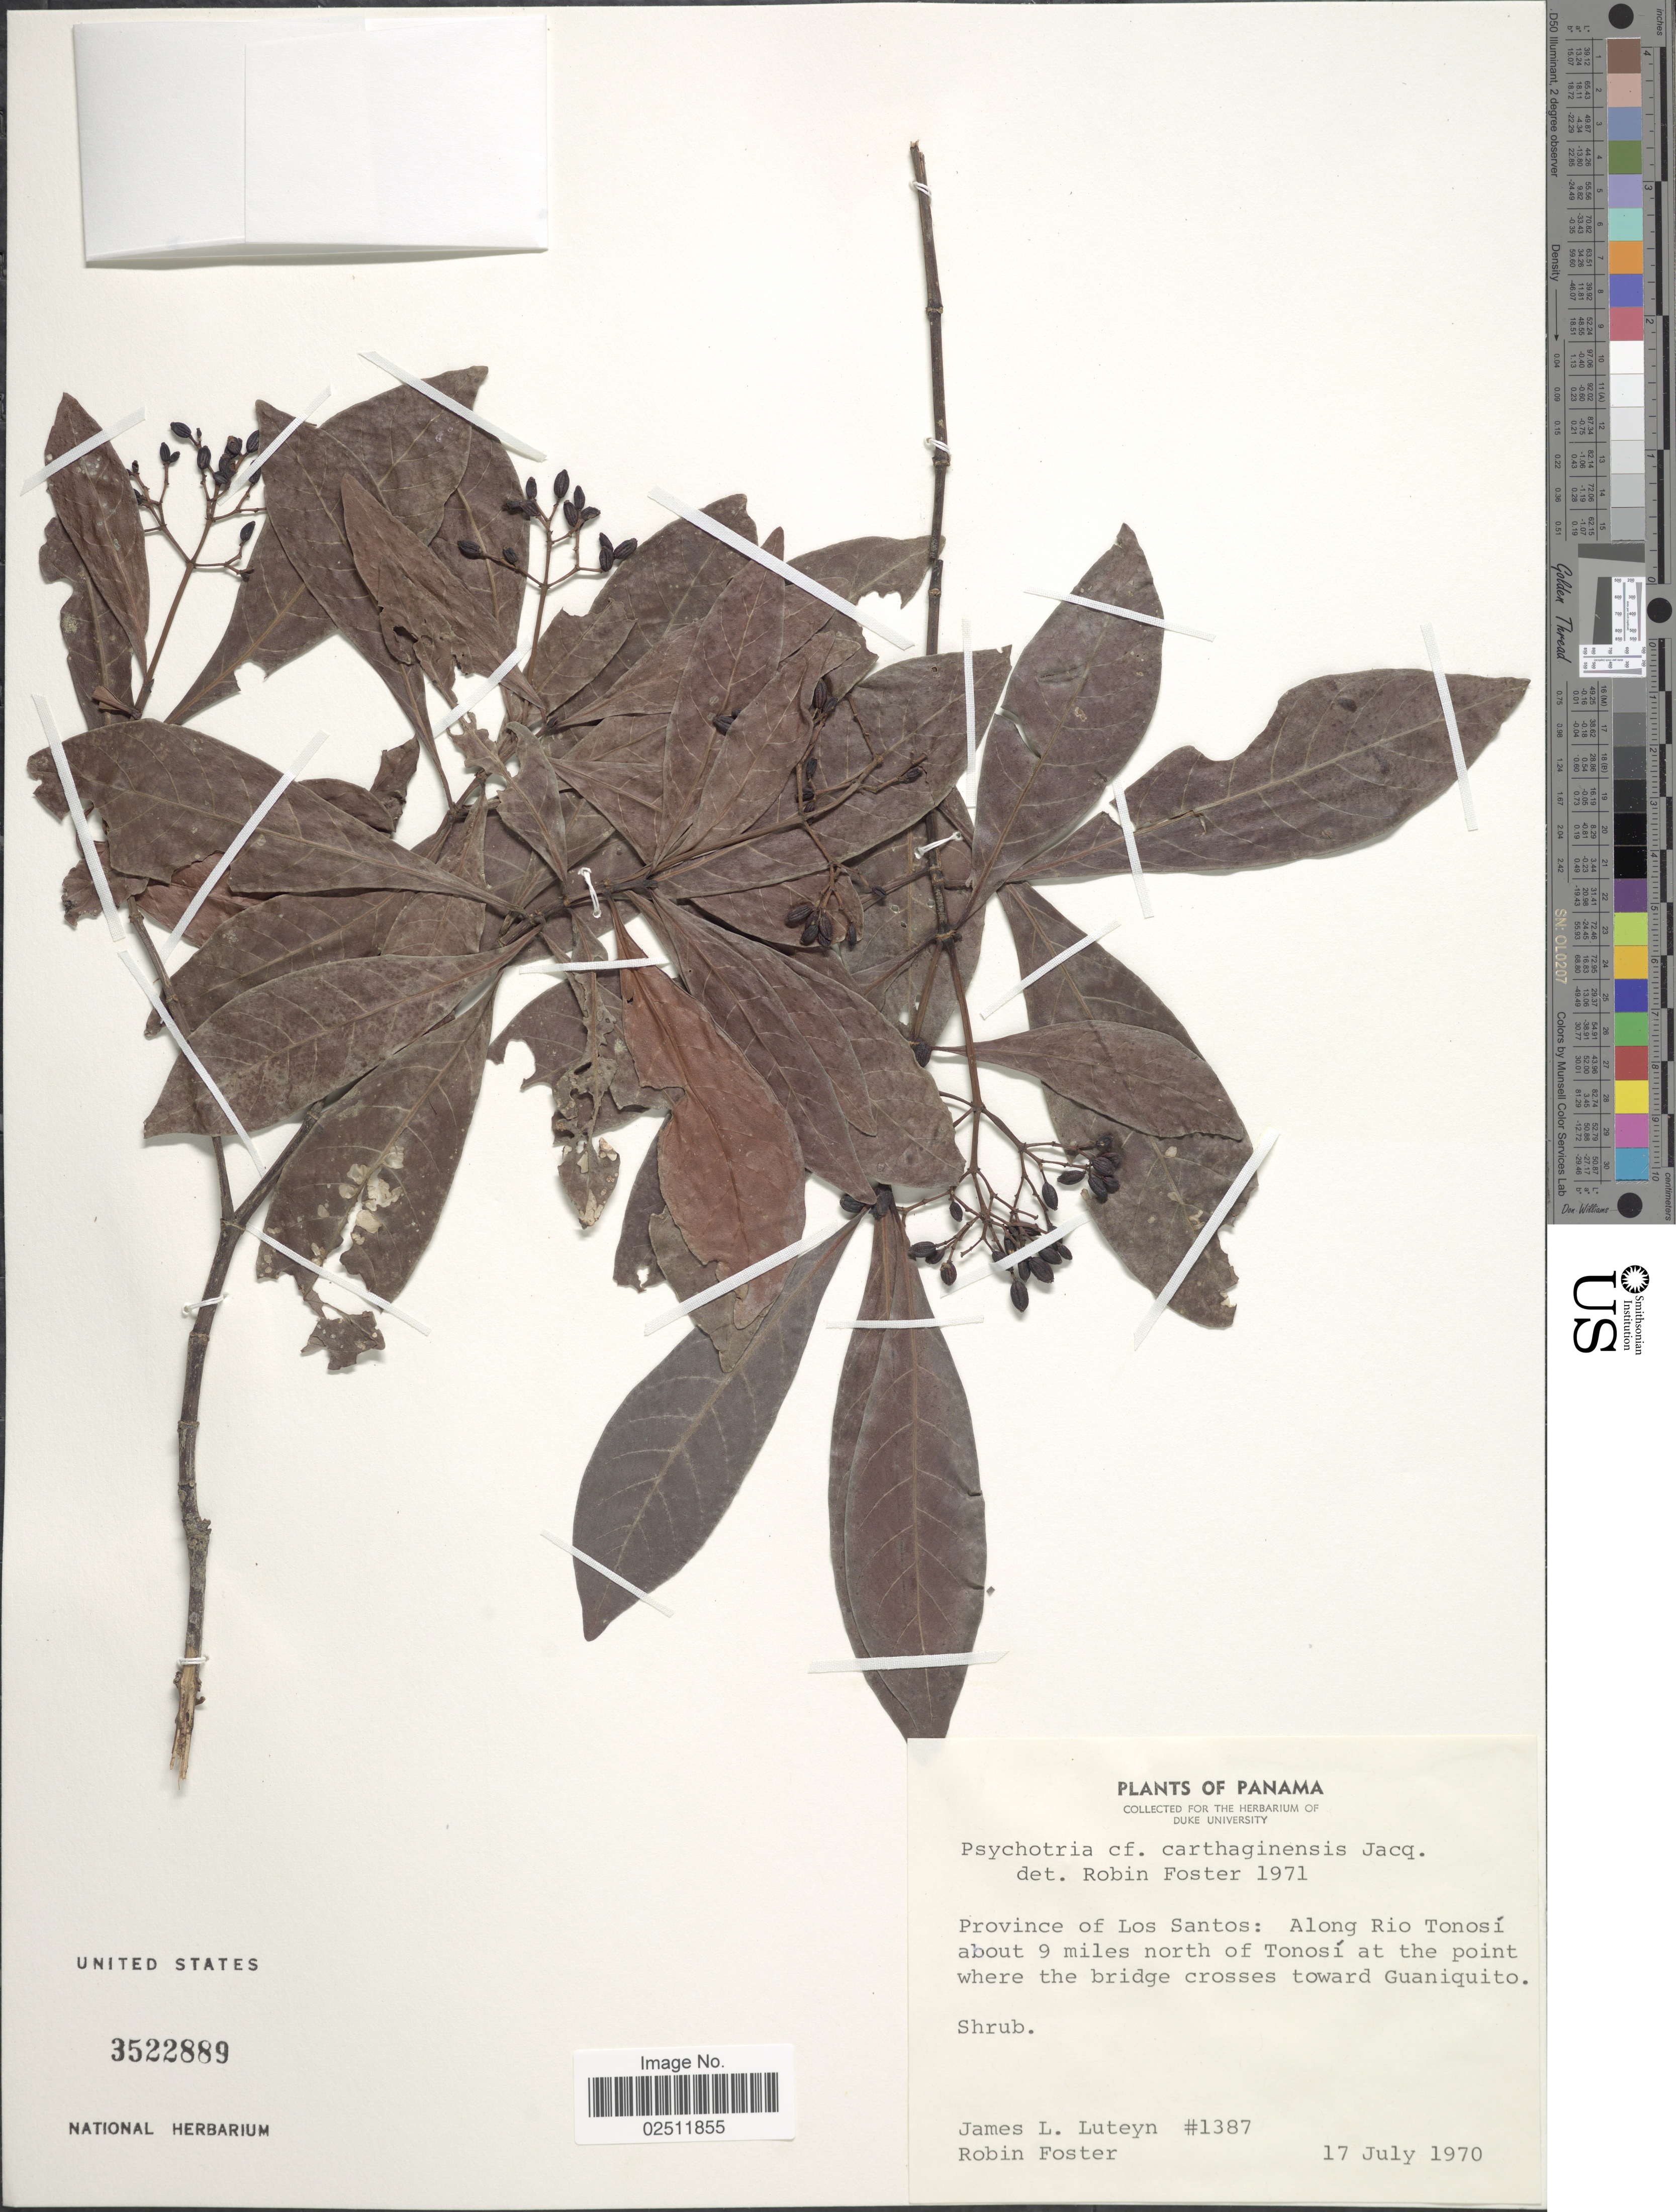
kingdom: Plantae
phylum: Tracheophyta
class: Magnoliopsida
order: Gentianales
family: Rubiaceae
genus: Psychotria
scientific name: Psychotria carthagenensis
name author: Jacq.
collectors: J. L. Luteyn & R. B. Foster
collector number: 1387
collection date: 1970-07-17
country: Panama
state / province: Los Santos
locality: Along Rio Tonosi about 9 miles north of Tonosí at the point where the bridge crosses toward Guaniquito.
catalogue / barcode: US 3522889